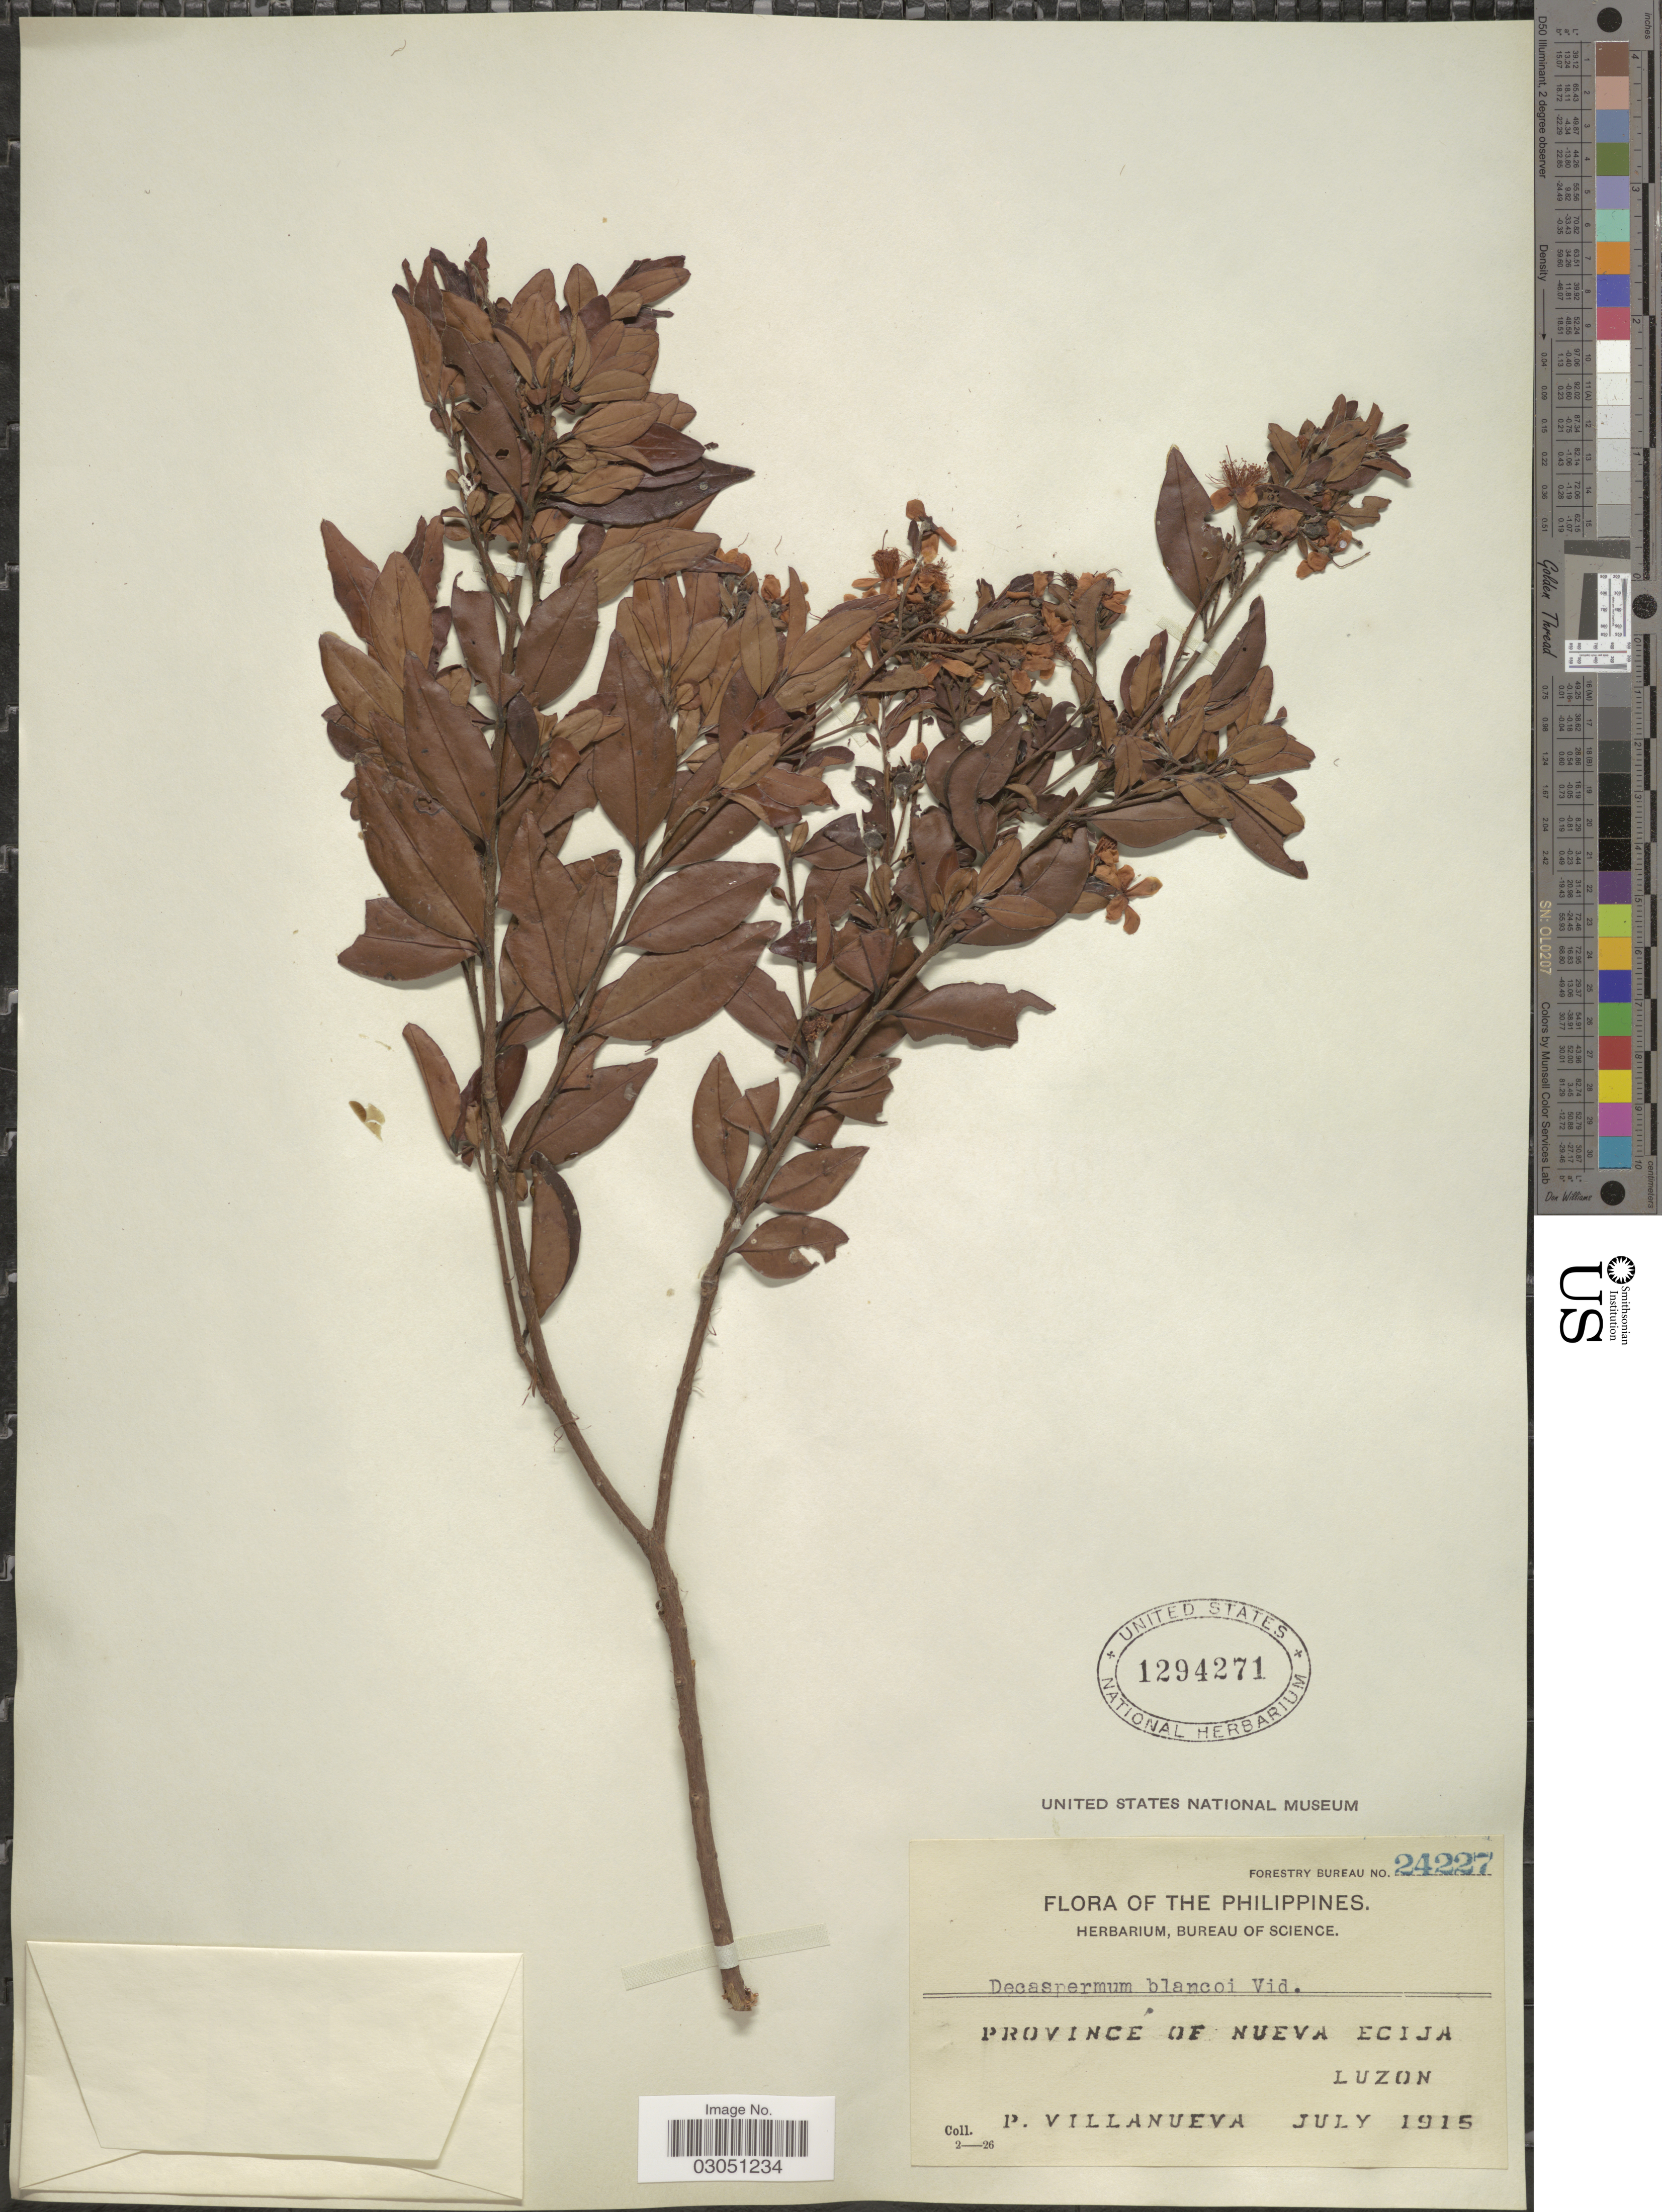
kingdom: Plantae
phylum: Tracheophyta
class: Magnoliopsida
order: Myrtales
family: Myrtaceae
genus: Decaspermum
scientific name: Decaspermum blancoi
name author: Vidal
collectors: P. Villanueva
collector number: Forestry Bureau 24227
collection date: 1915-07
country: Philippines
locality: Province of Nueca Ecija, Luzon.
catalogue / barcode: US 1294271